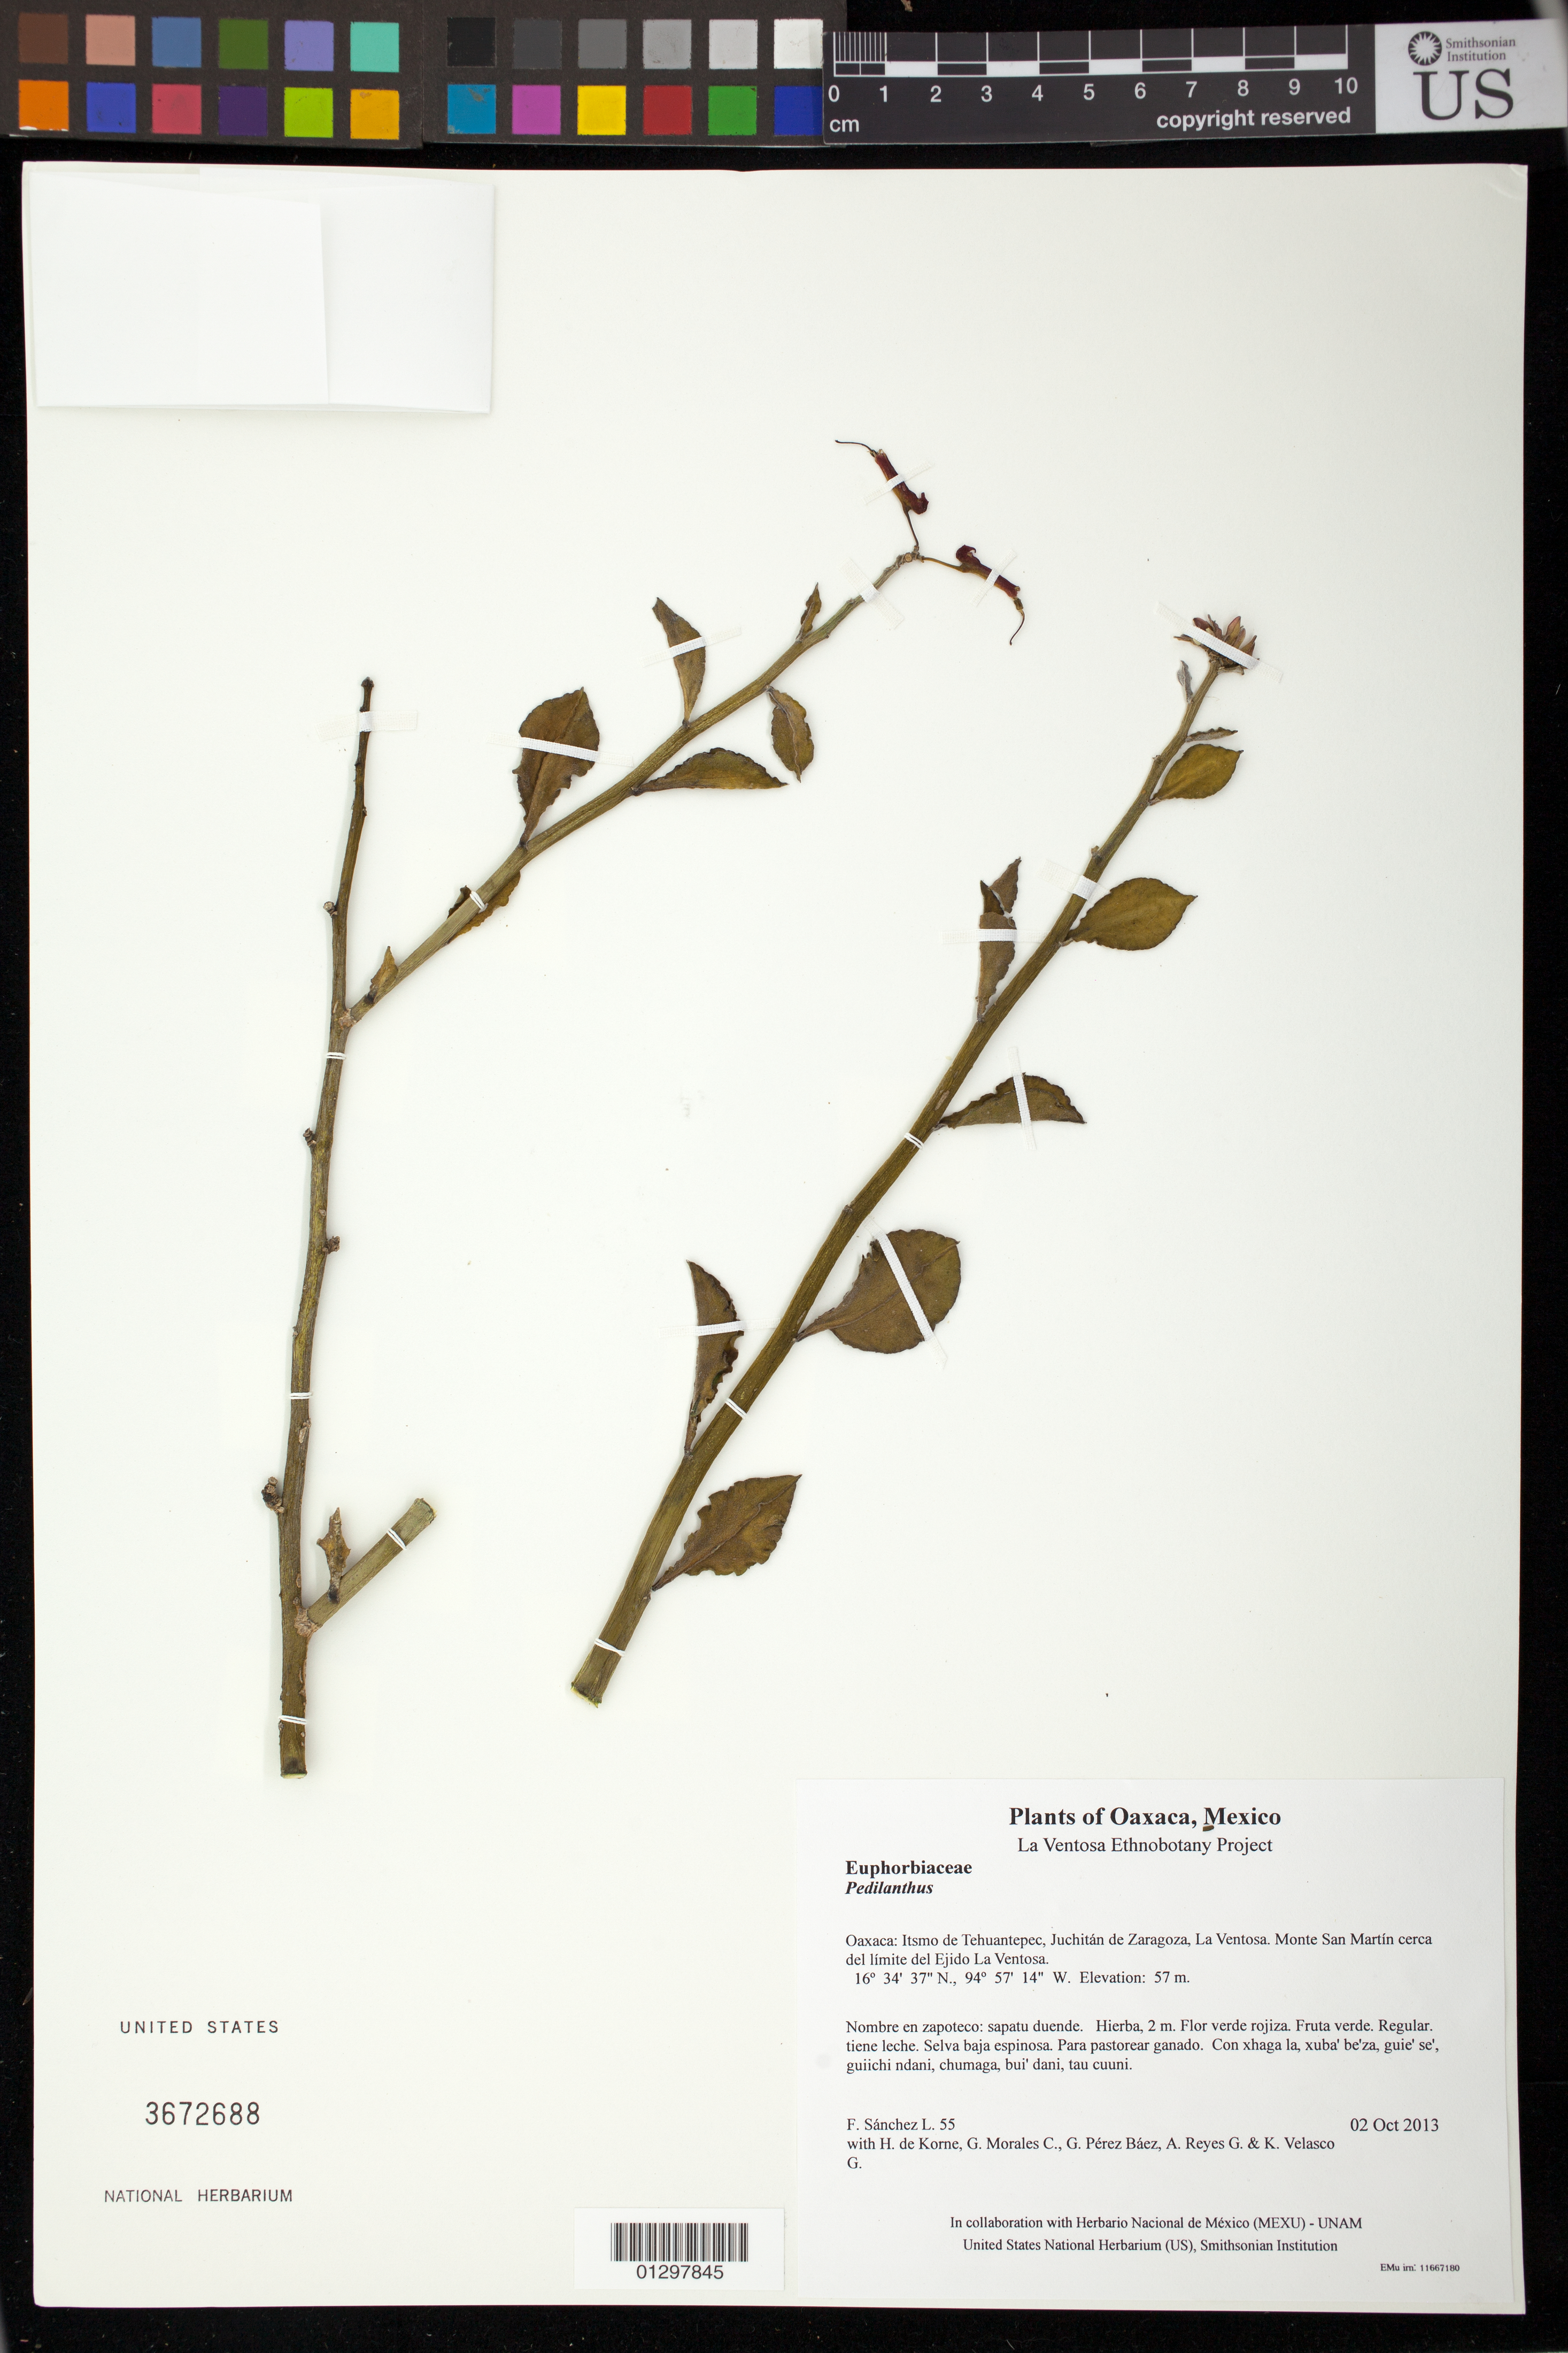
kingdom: Plantae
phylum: Tracheophyta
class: Magnoliopsida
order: Malpighiales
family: Euphorbiaceae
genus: Euphorbia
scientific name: Euphorbia tithymaloides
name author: L.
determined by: Martínez Gordillo, M.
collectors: F. Sánchez L., H. de Korne, G. Morales C., G. Pérez Báez, A. Reyes G. & K. Velasco G.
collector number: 55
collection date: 2013-10-02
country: Mexico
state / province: Oaxaca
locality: Itsmo de Tehuantepec, Juchitán de Zaragoza, La Ventosa. Monte San Martín cerca del límite del Ejido La Ventosa.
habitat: Selva baja espinosa. Para pastorear ganado.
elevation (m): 57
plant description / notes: MEXU, SERO, US; Guixi. 2 m. Guie' naga' naxiña' ga. Cuaananaxhi naga'. Nuu.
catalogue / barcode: US 3672688